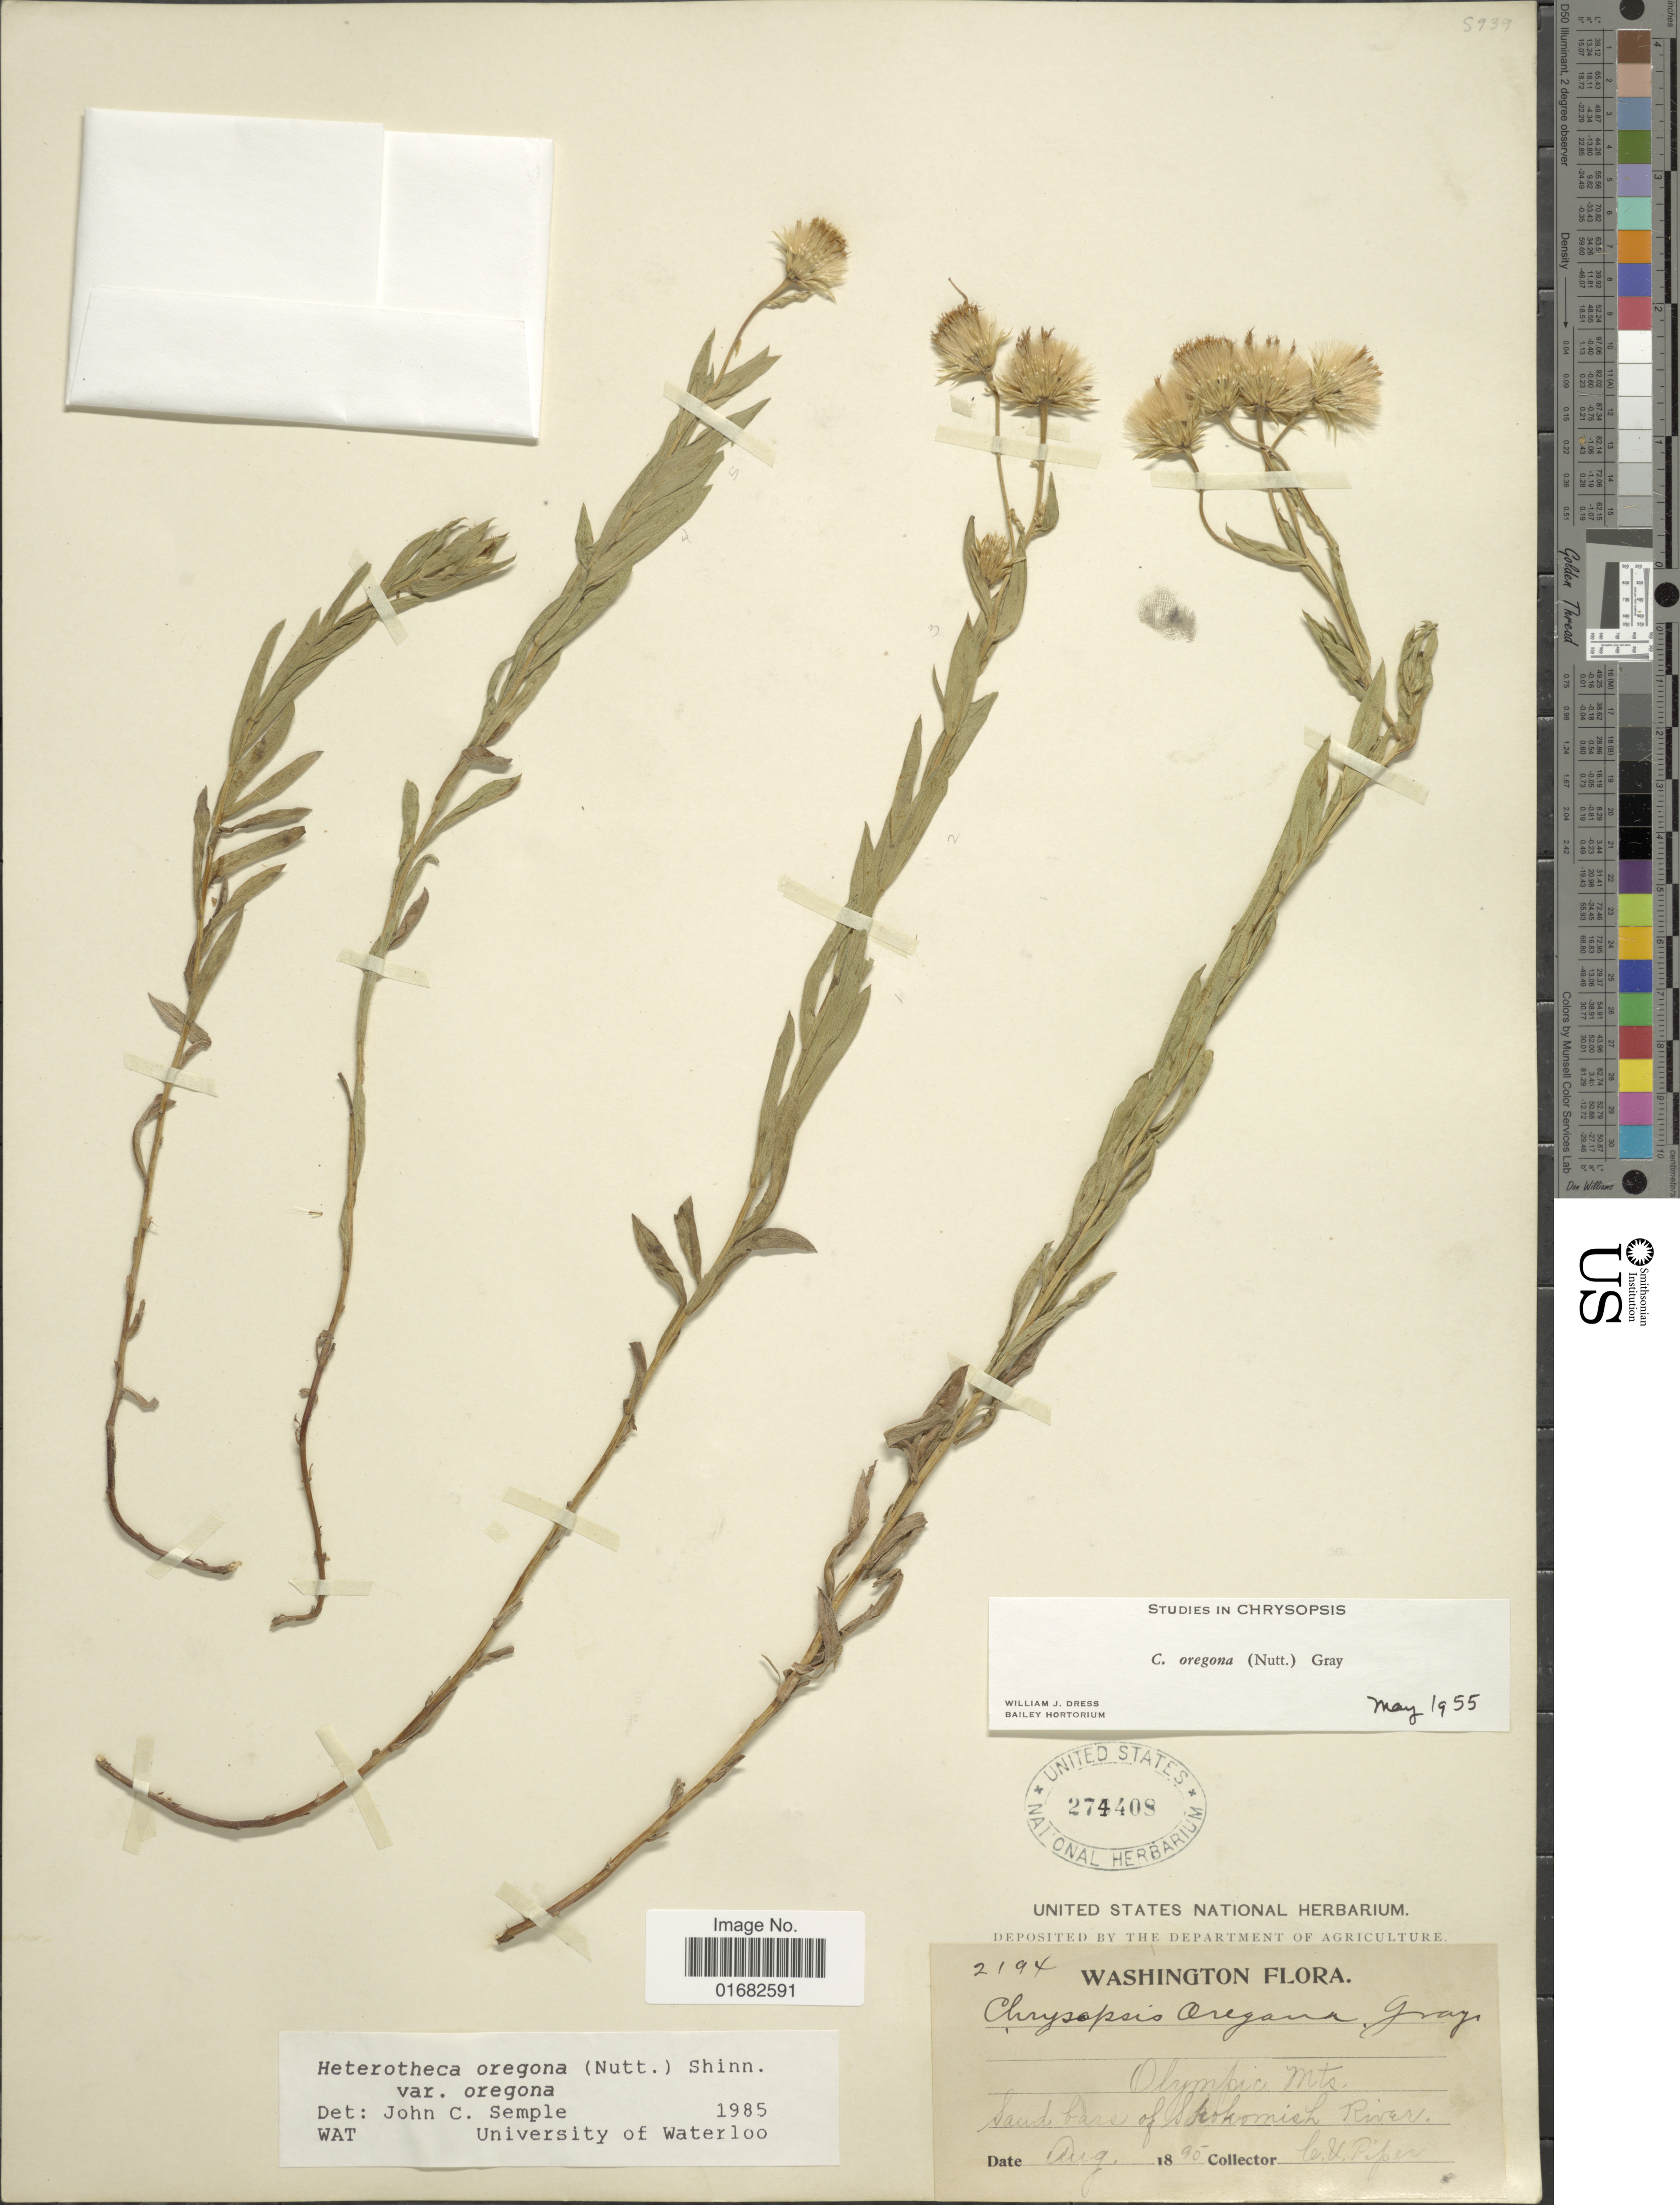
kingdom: Plantae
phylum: Tracheophyta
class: Magnoliopsida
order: Asterales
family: Asteraceae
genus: Heterotheca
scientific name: Heterotheca oregona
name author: (Nutt.) Shinners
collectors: C. V. Piper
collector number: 2194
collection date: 1895-08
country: United States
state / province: Washington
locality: Olympic Mts. Skokomish River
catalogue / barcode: US 274408